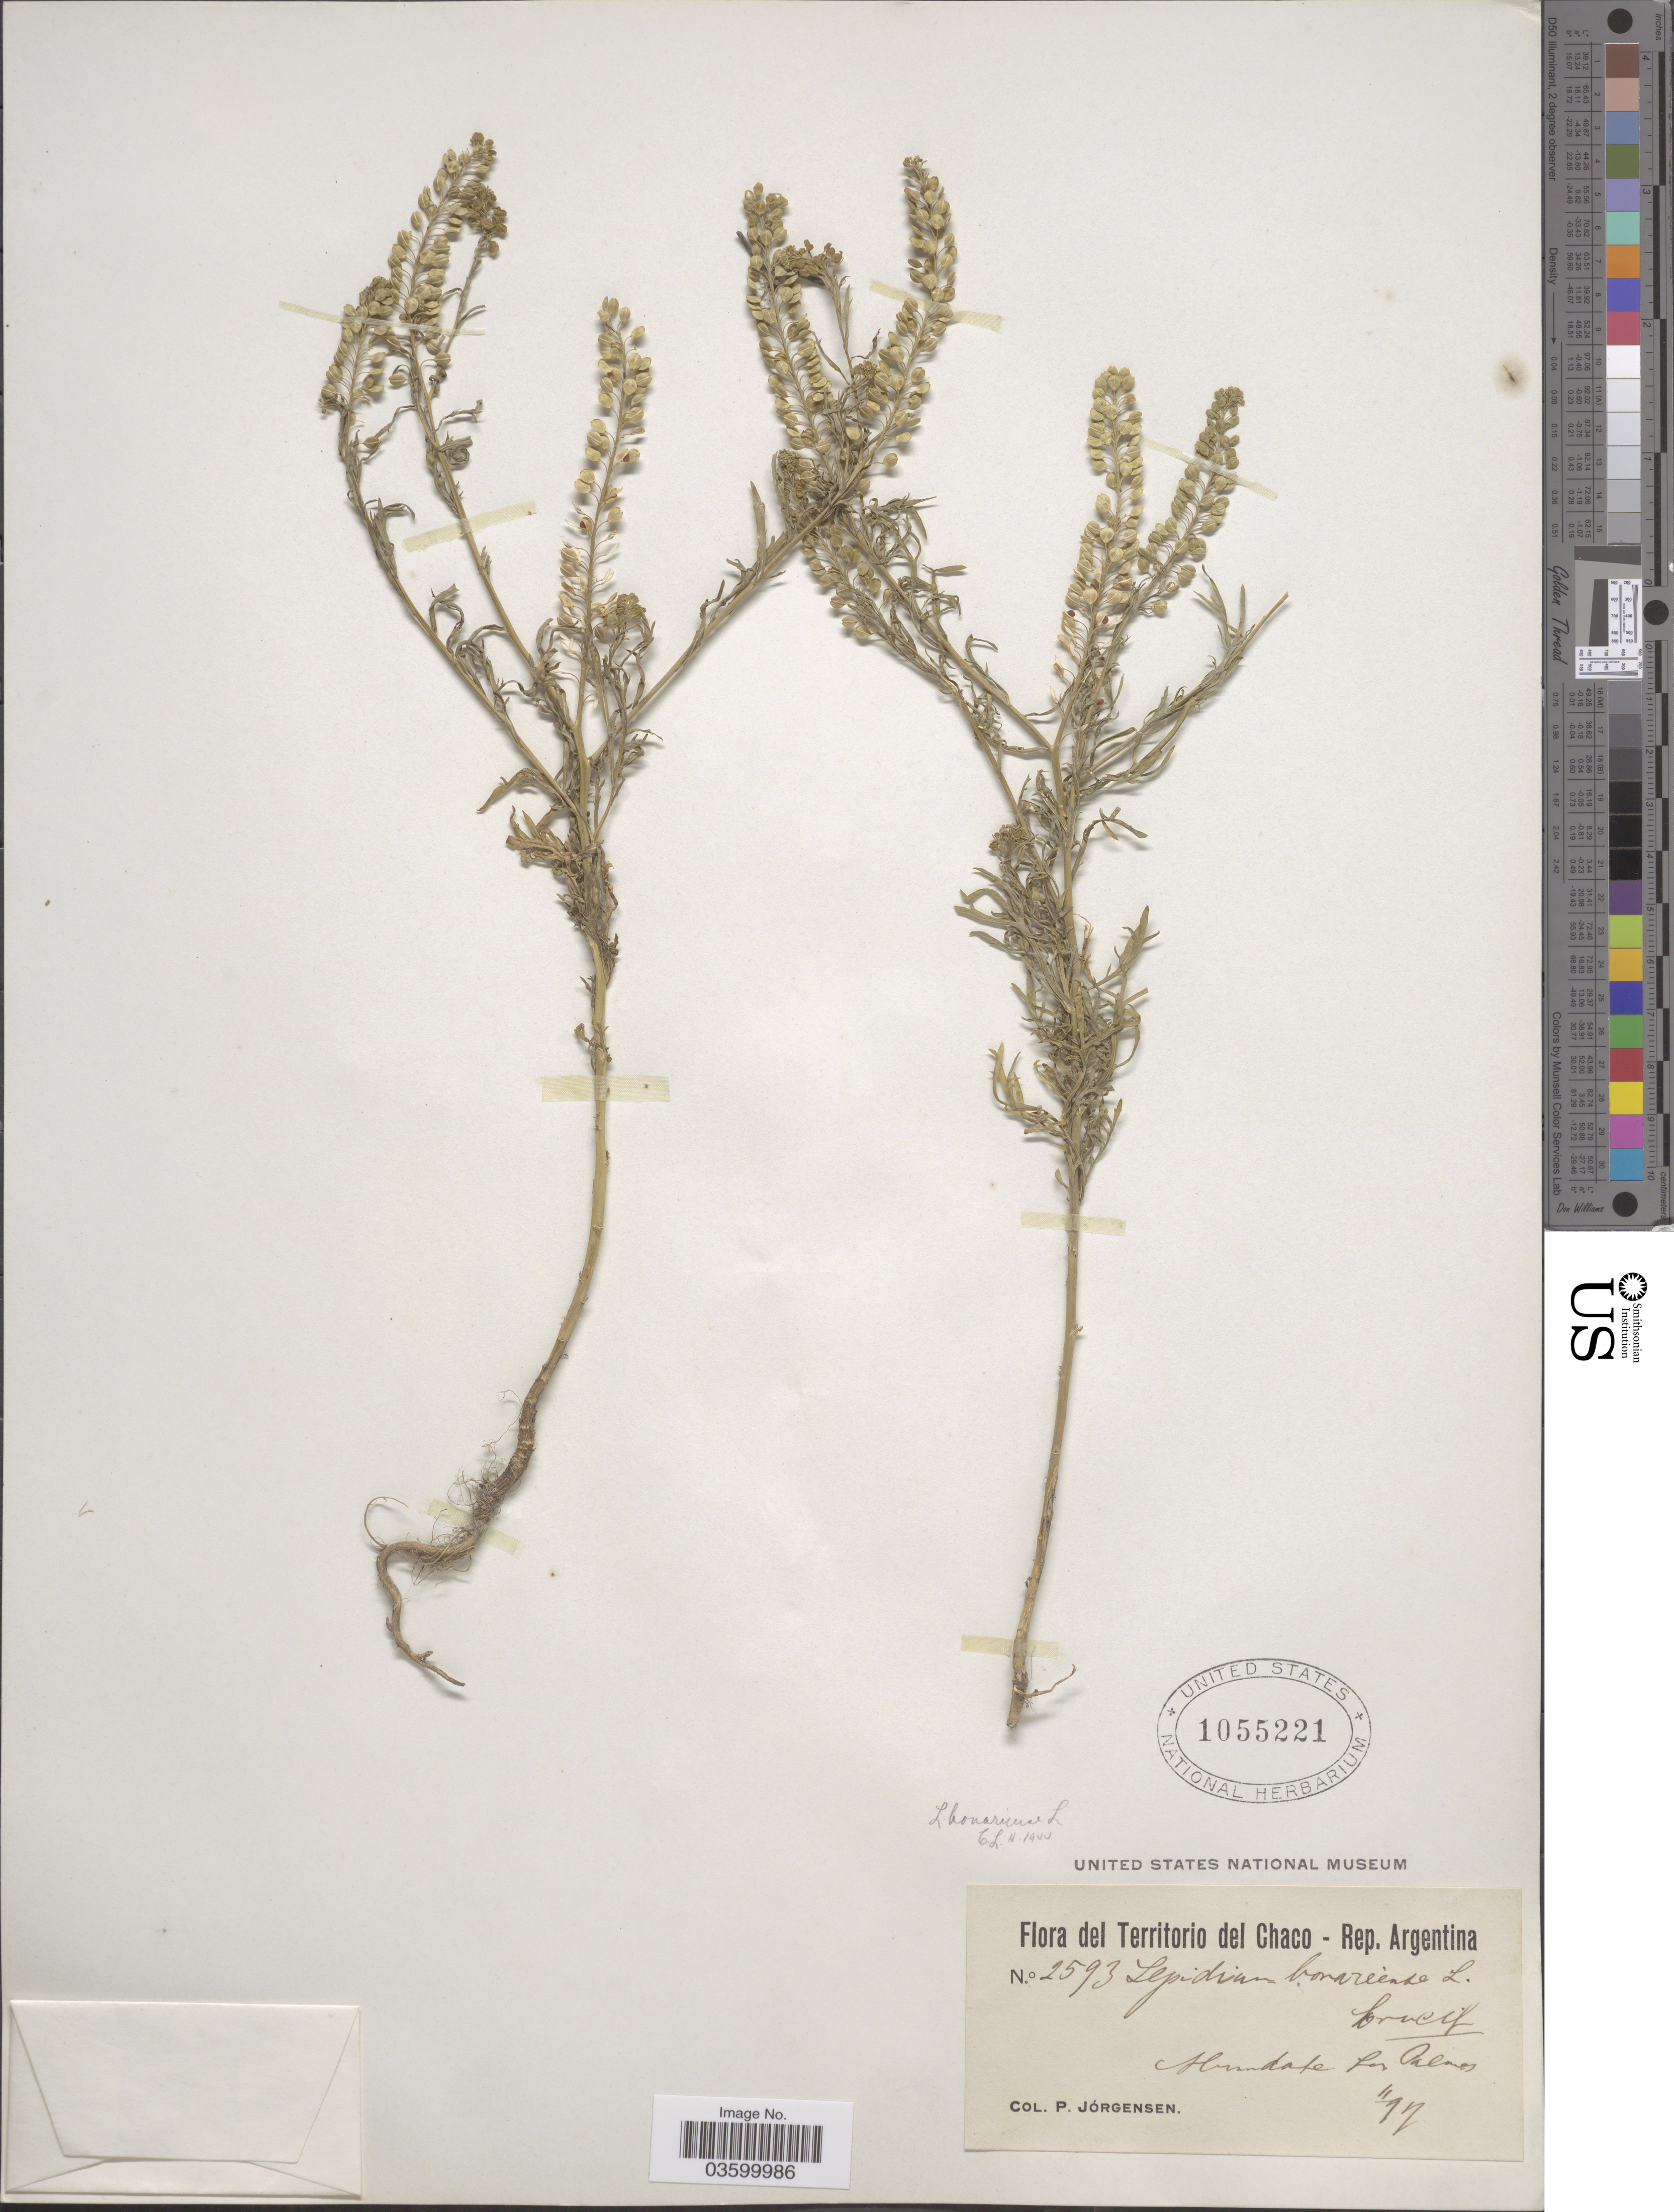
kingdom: Plantae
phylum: Tracheophyta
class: Magnoliopsida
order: Brassicales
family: Brassicaceae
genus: Lepidium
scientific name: Lepidium bonariense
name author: L.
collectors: P. Jörgensen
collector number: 2593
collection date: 1917-11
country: Argentina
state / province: Chaco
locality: Las Palmas.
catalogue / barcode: US 1055221